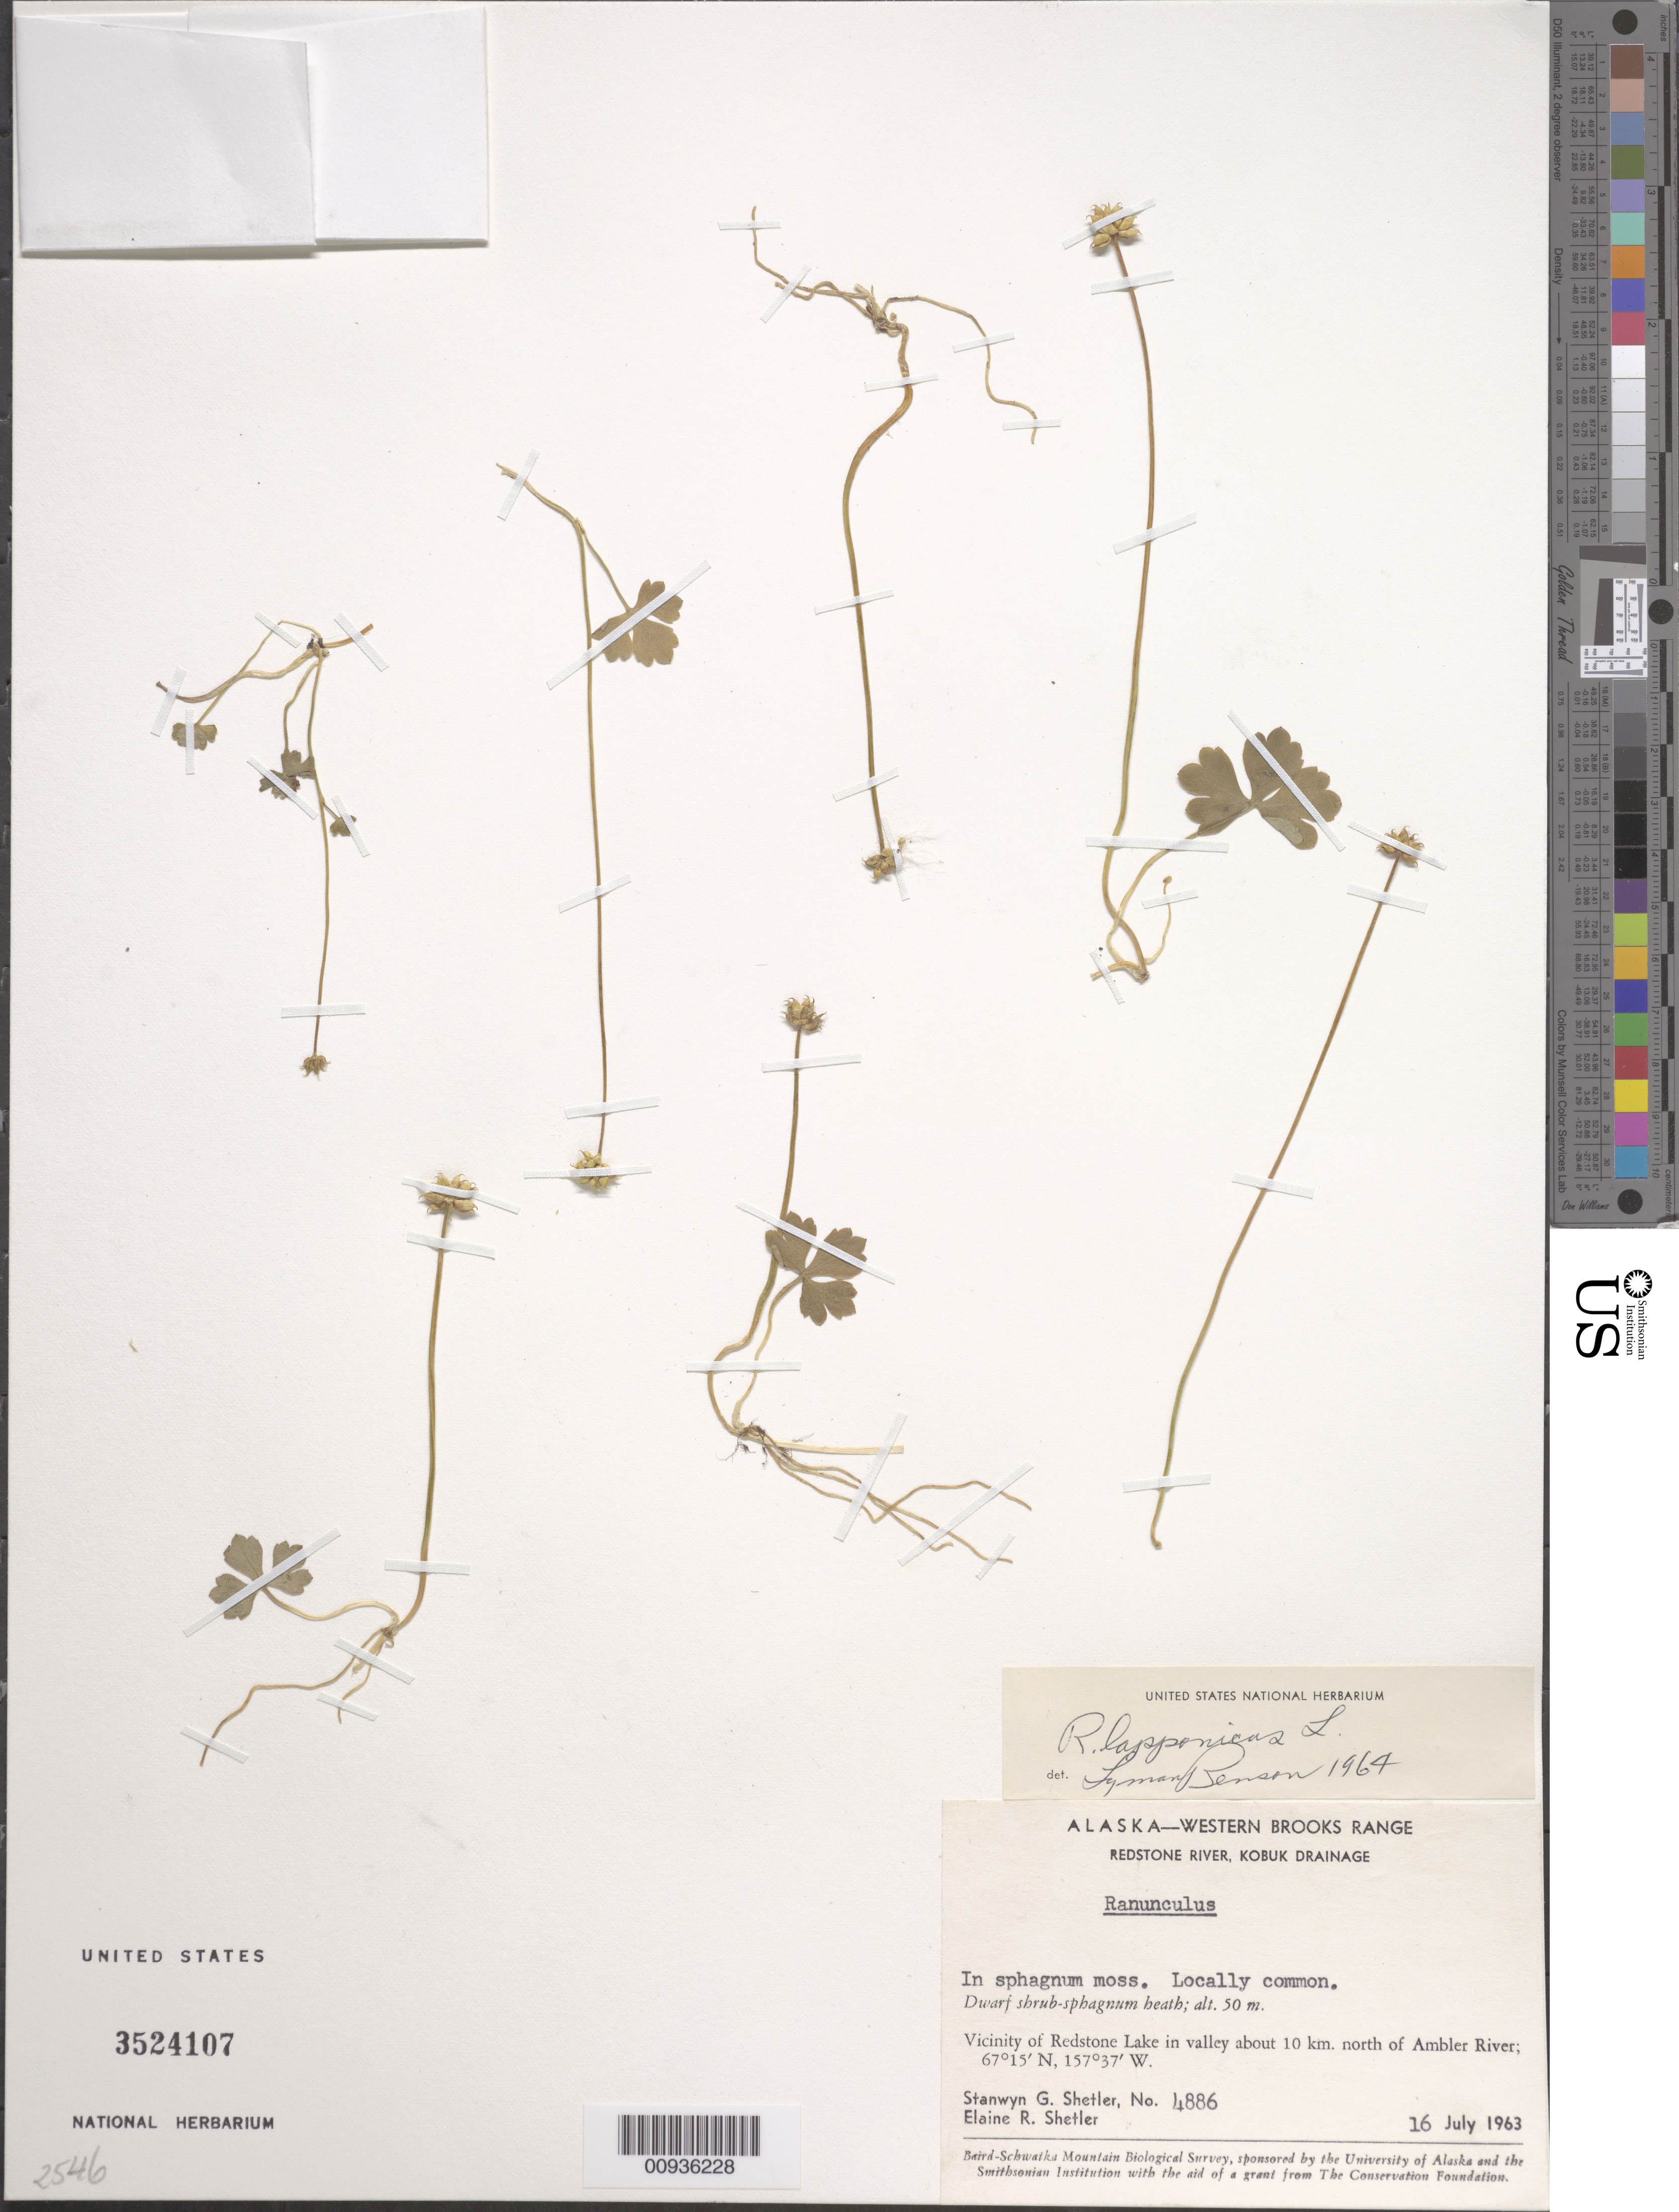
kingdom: Plantae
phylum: Tracheophyta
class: Magnoliopsida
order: Ranunculales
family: Ranunculaceae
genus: Ranunculus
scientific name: Ranunculus lapponicus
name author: L.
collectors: S. Shetler & E. R. Shetler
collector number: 4886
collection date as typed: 16 Jul 1963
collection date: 1963-07-16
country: United States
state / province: Alaska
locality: Vicinity of Redstone Lake in valley about 10 km. north of Ambler River. Western Brooks Range, Redstone River, Kobuk Drainage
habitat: In sphagnum moss. Dwarf shrub-sphagnum heath.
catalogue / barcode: US 3524107